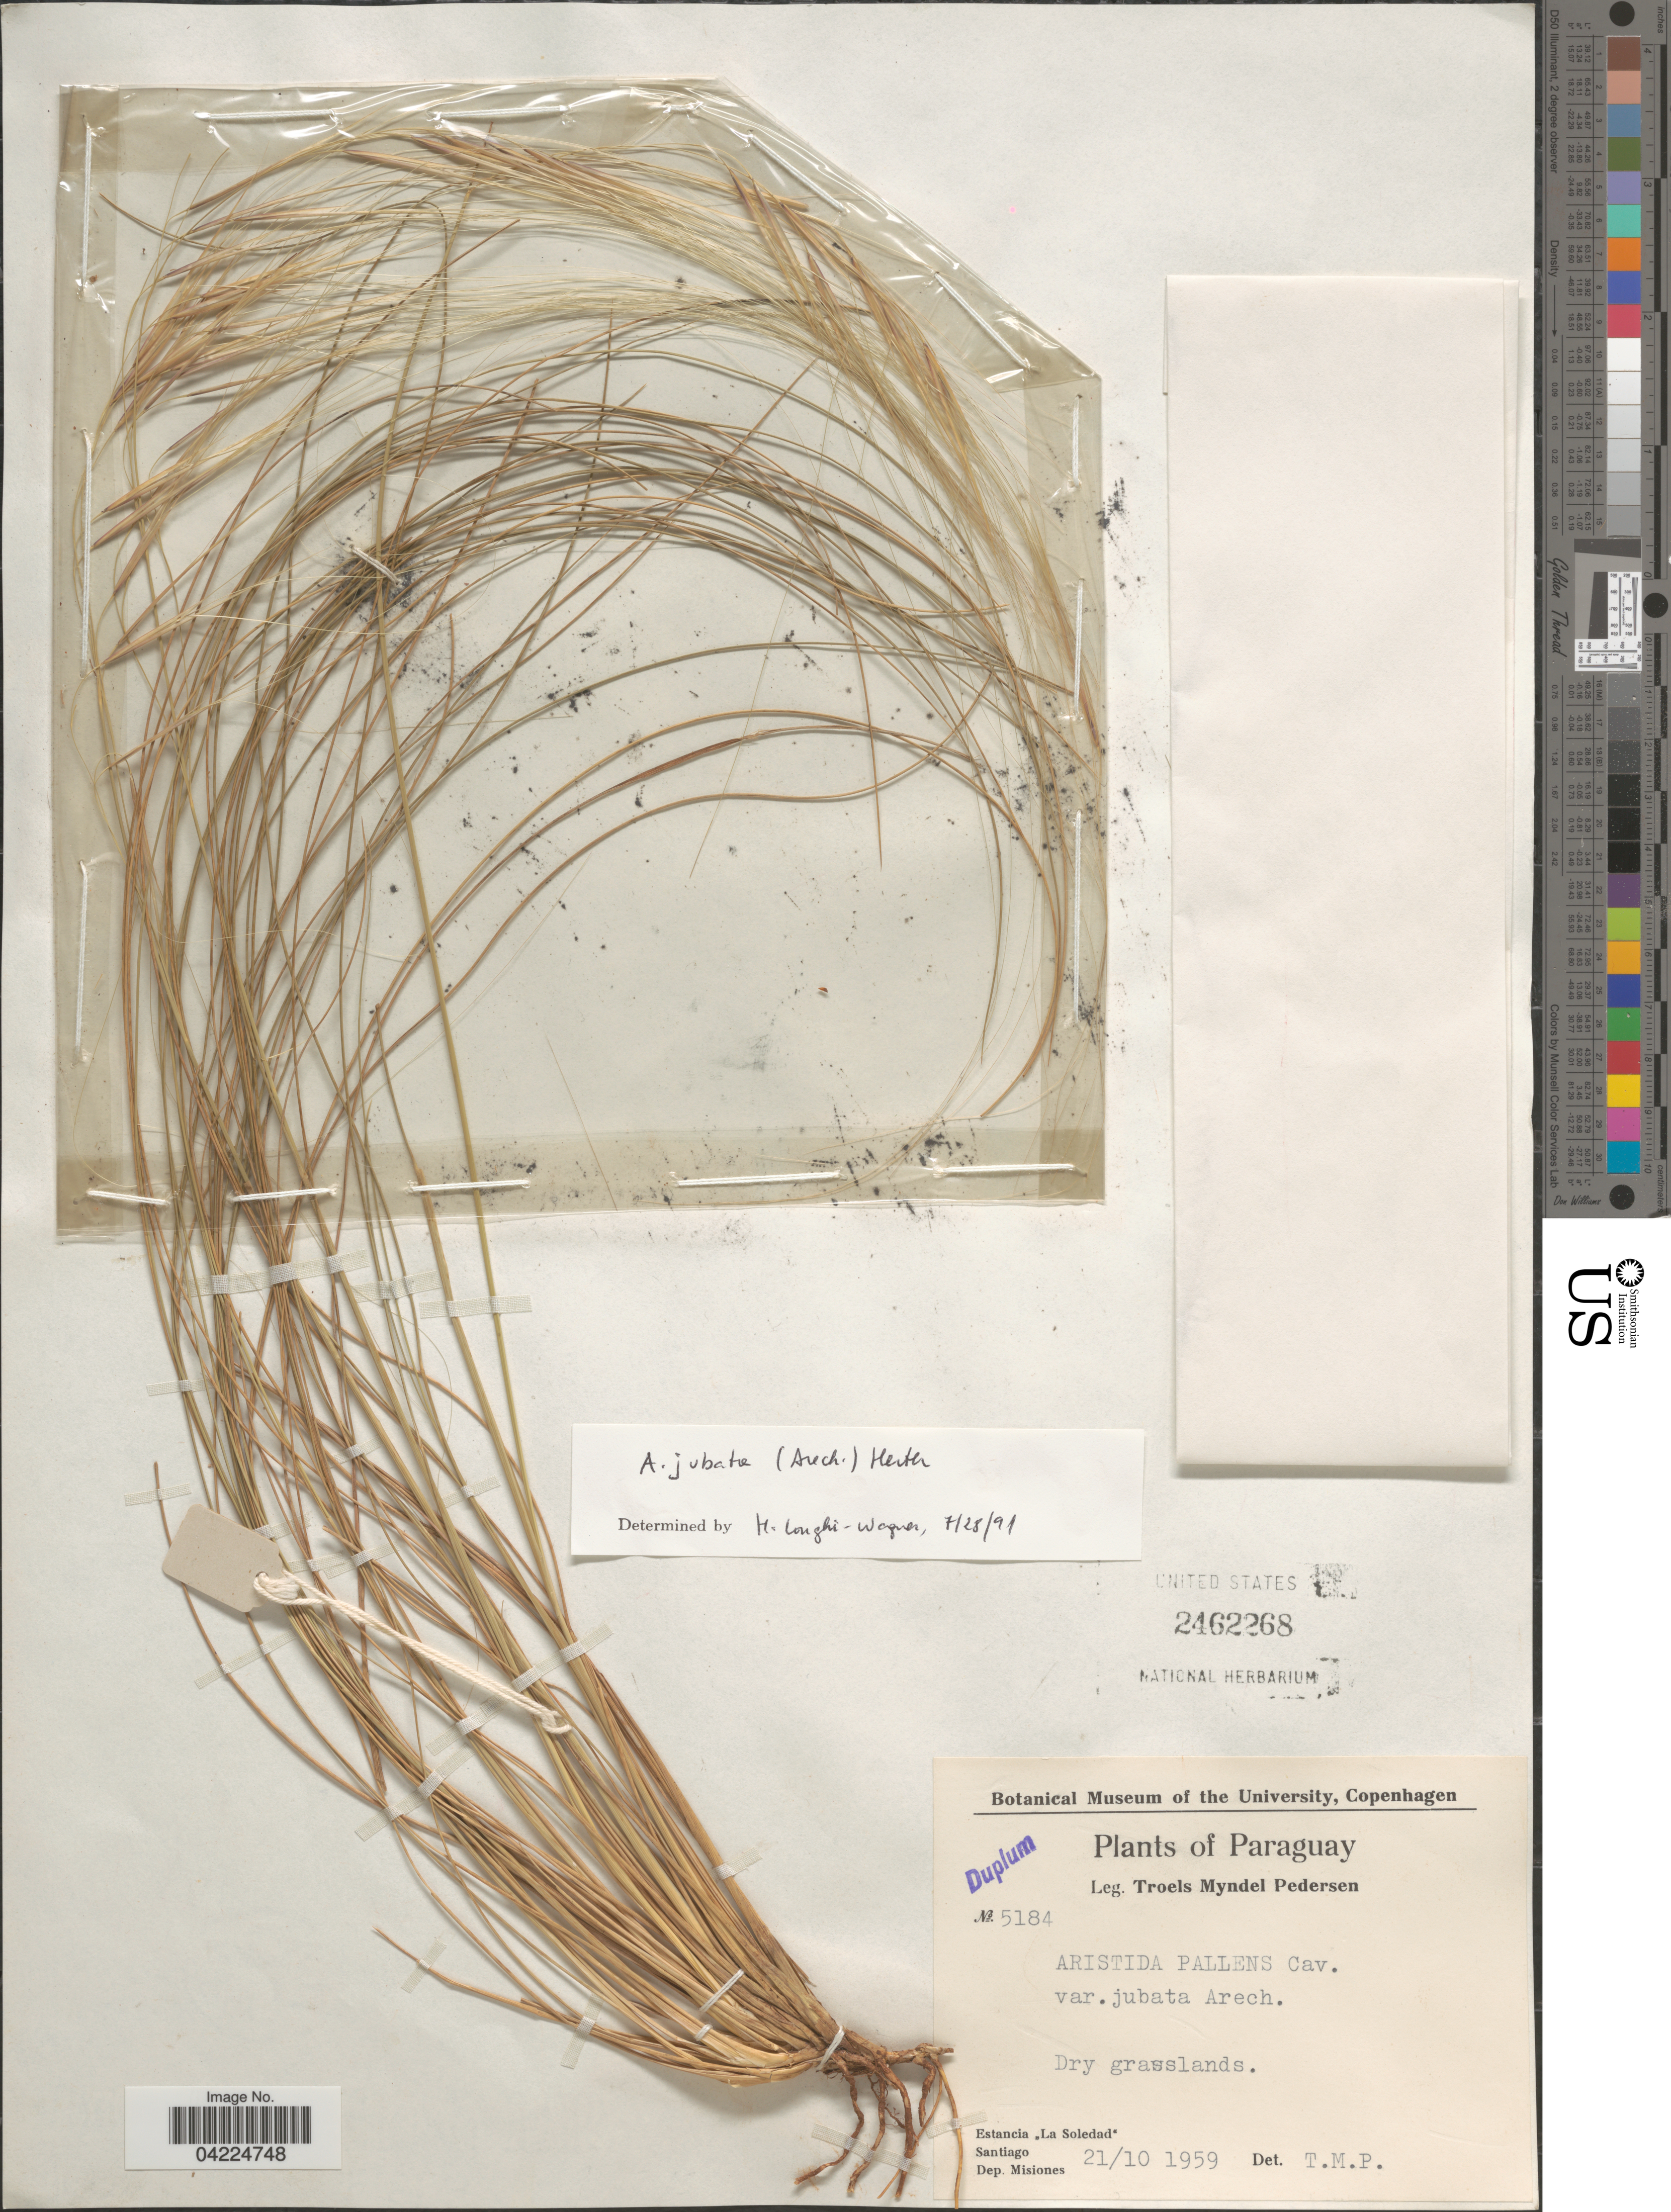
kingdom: Plantae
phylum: Tracheophyta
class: Liliopsida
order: Poales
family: Poaceae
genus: Aristida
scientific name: Aristida jubata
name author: (Arechav.) Herter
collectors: T. Pederson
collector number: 5184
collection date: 1959-10-21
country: Paraguay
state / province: Misiones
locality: Estancia "La Soledad". Santiago. Dep. Misiones.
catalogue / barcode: US 2462268